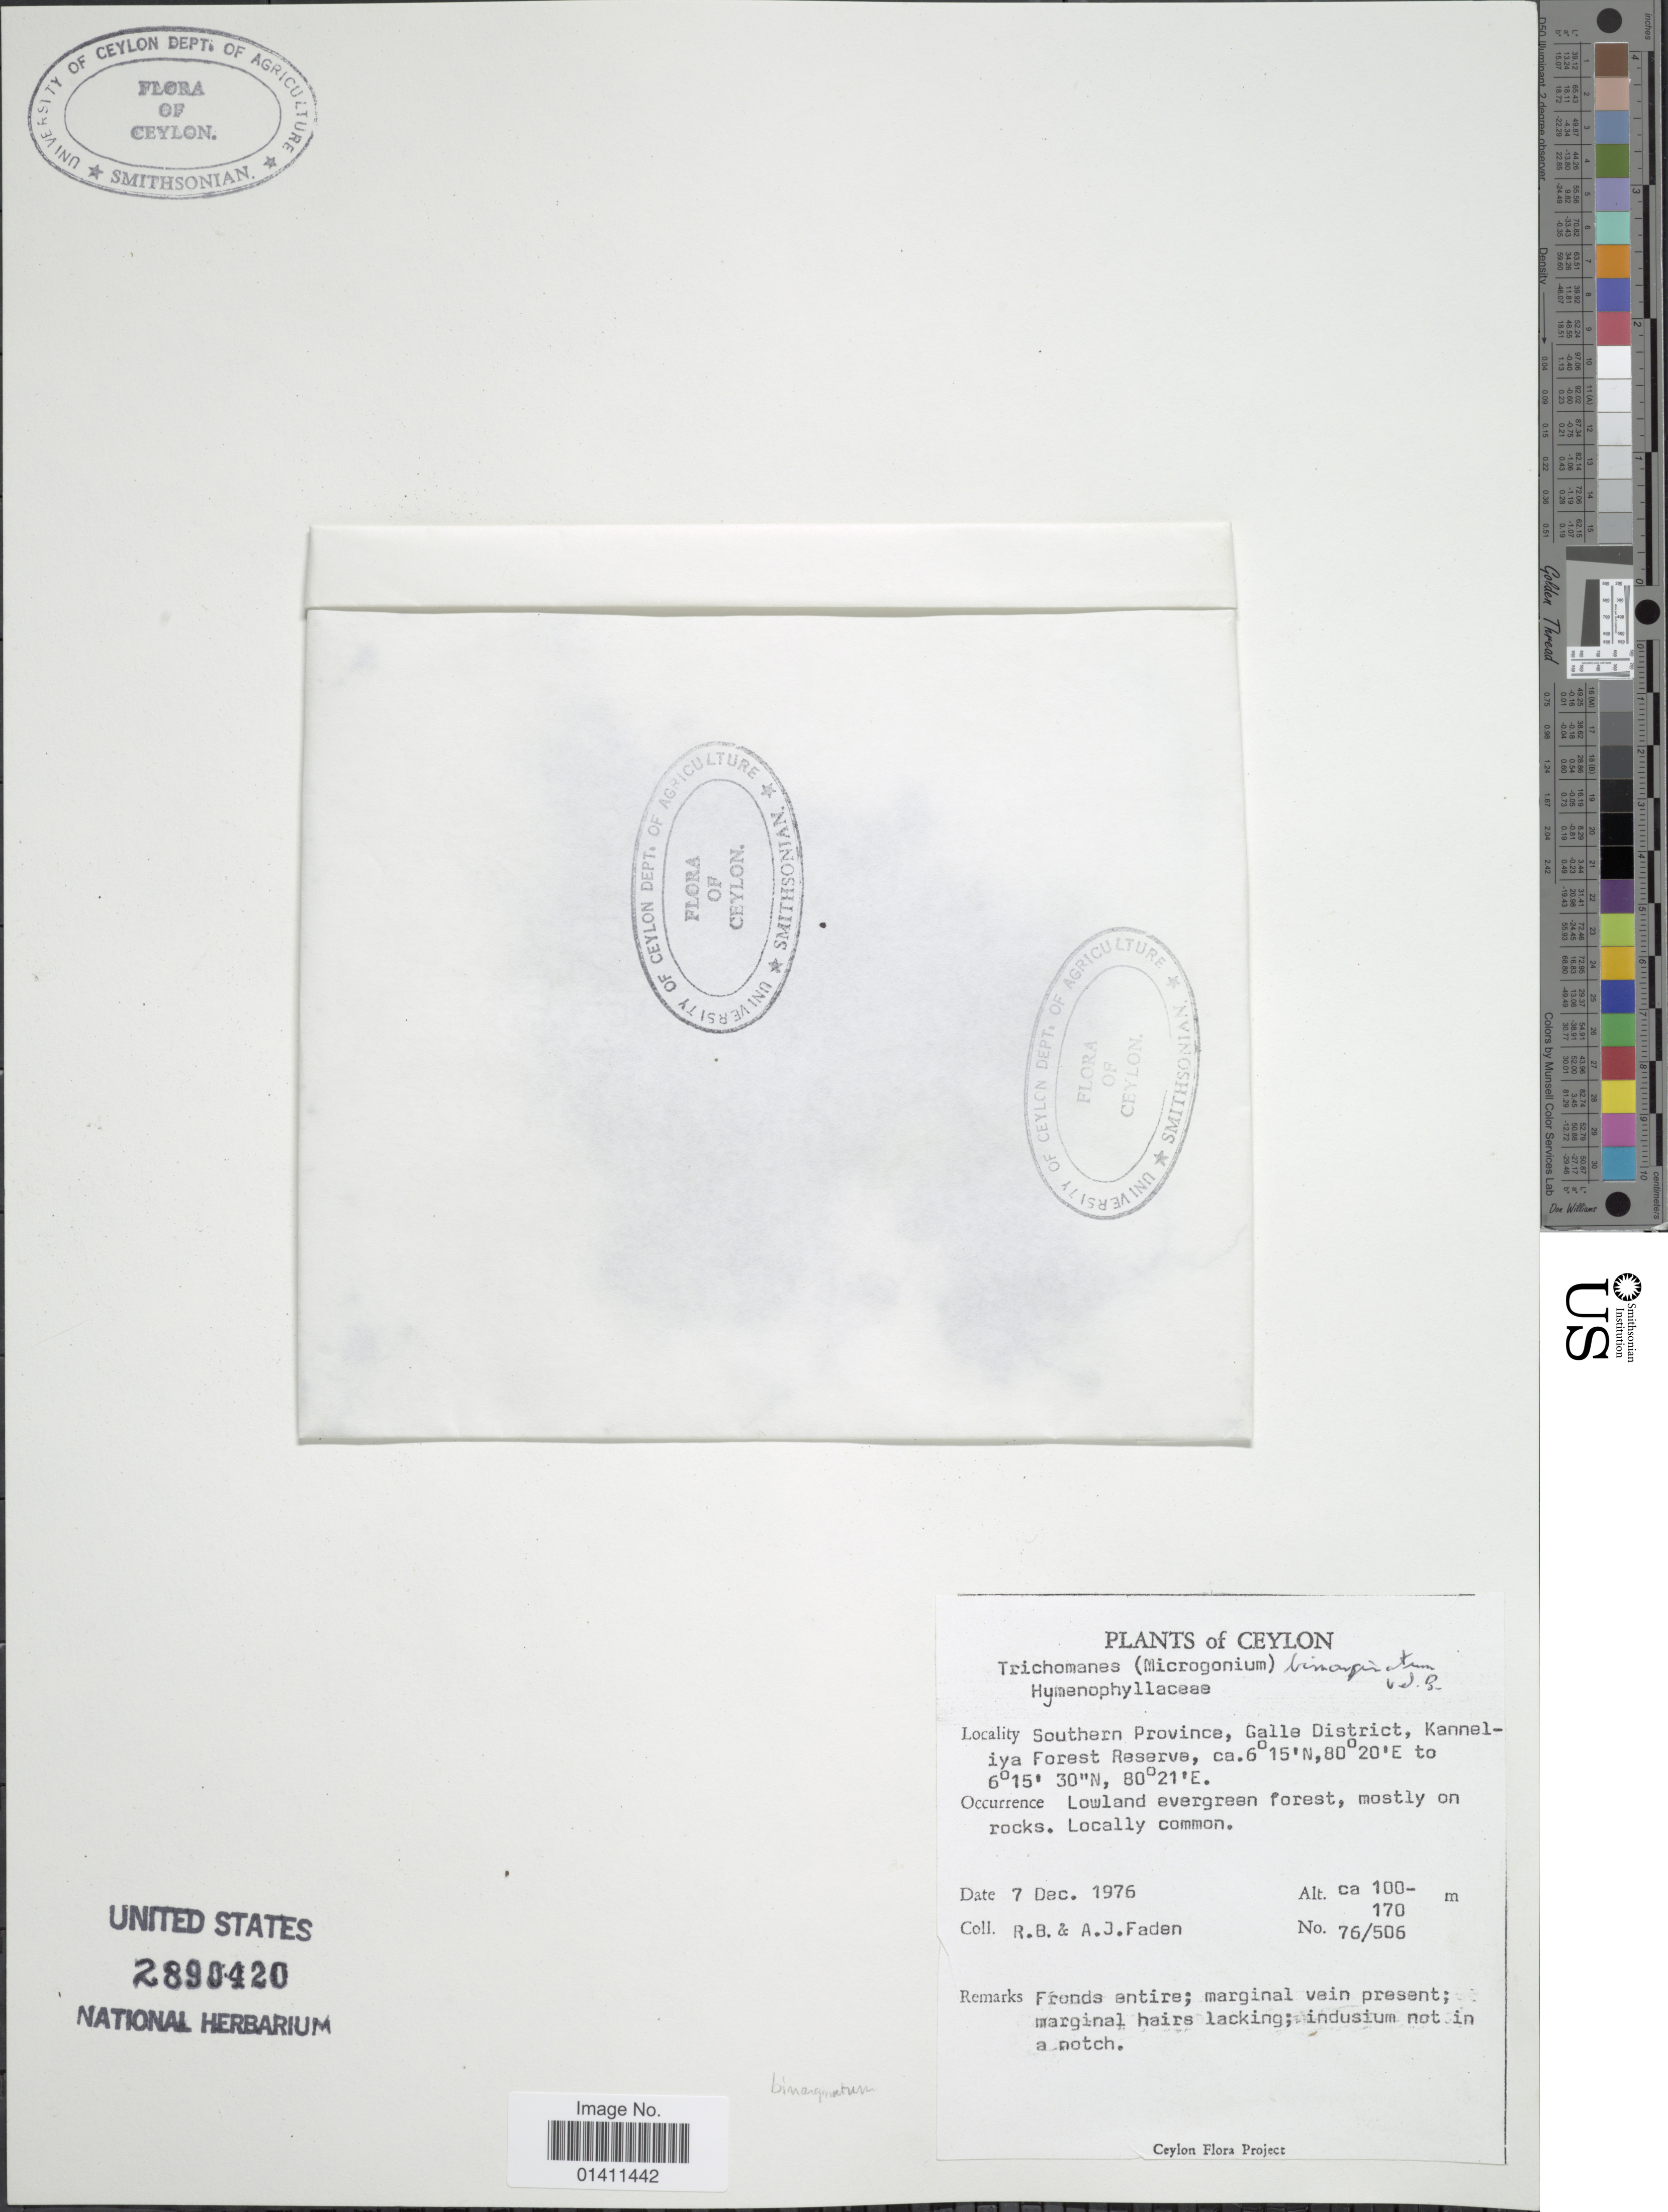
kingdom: Plantae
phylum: Tracheophyta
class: Polypodiopsida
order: Hymenophyllales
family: Hymenophyllaceae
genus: Didymoglossum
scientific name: Didymoglossum bimarginatum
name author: (Bosch) Ebihara & K. Iwats.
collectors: R. B. Faden & A. J. Faden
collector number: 76/506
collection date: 1976-12-07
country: Sri Lanka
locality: Southern Province, Galle District, Kanneliya Forest Reserve.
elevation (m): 100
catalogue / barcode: US 2890420